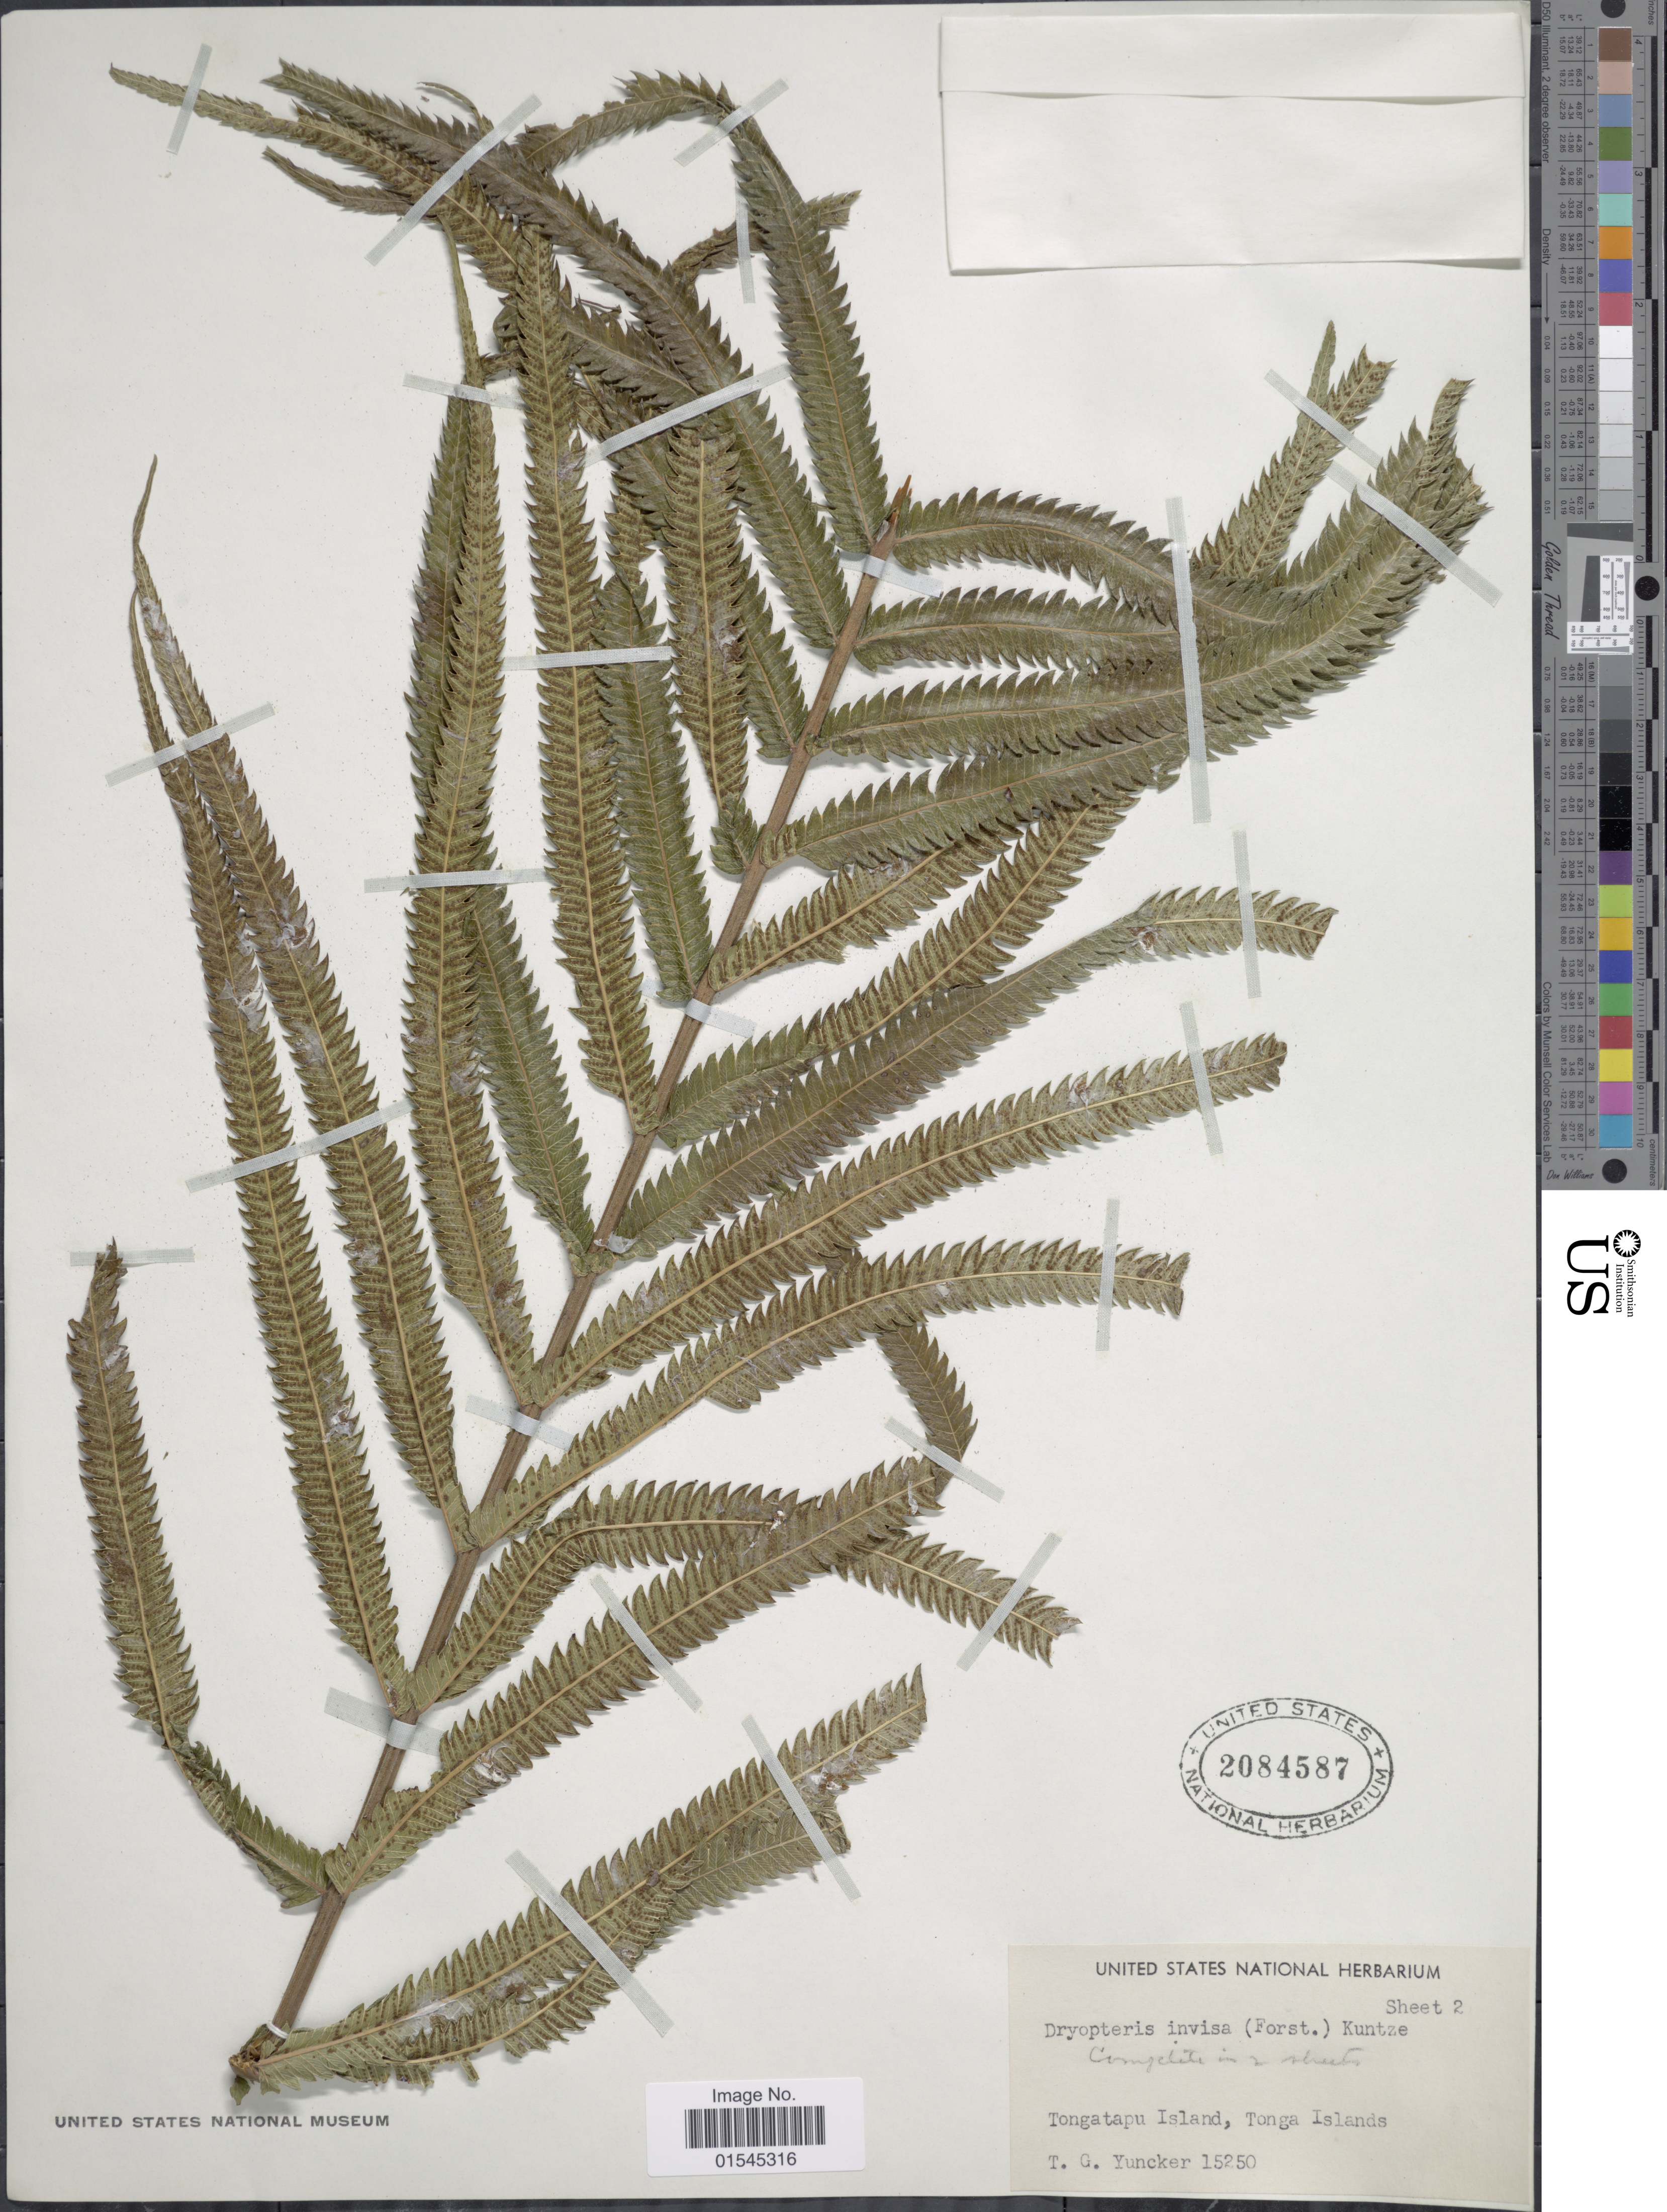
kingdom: Plantae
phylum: Tracheophyta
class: Polypodiopsida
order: Polypodiales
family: Thelypteridaceae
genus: Sphaerostephanos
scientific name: Sphaerostephanos invisus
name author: (G. Forst.) Holttum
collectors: T. G. Yuncker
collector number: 15250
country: Tonga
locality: Tongatapu Island, Tonga Islands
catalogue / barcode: US 2084587